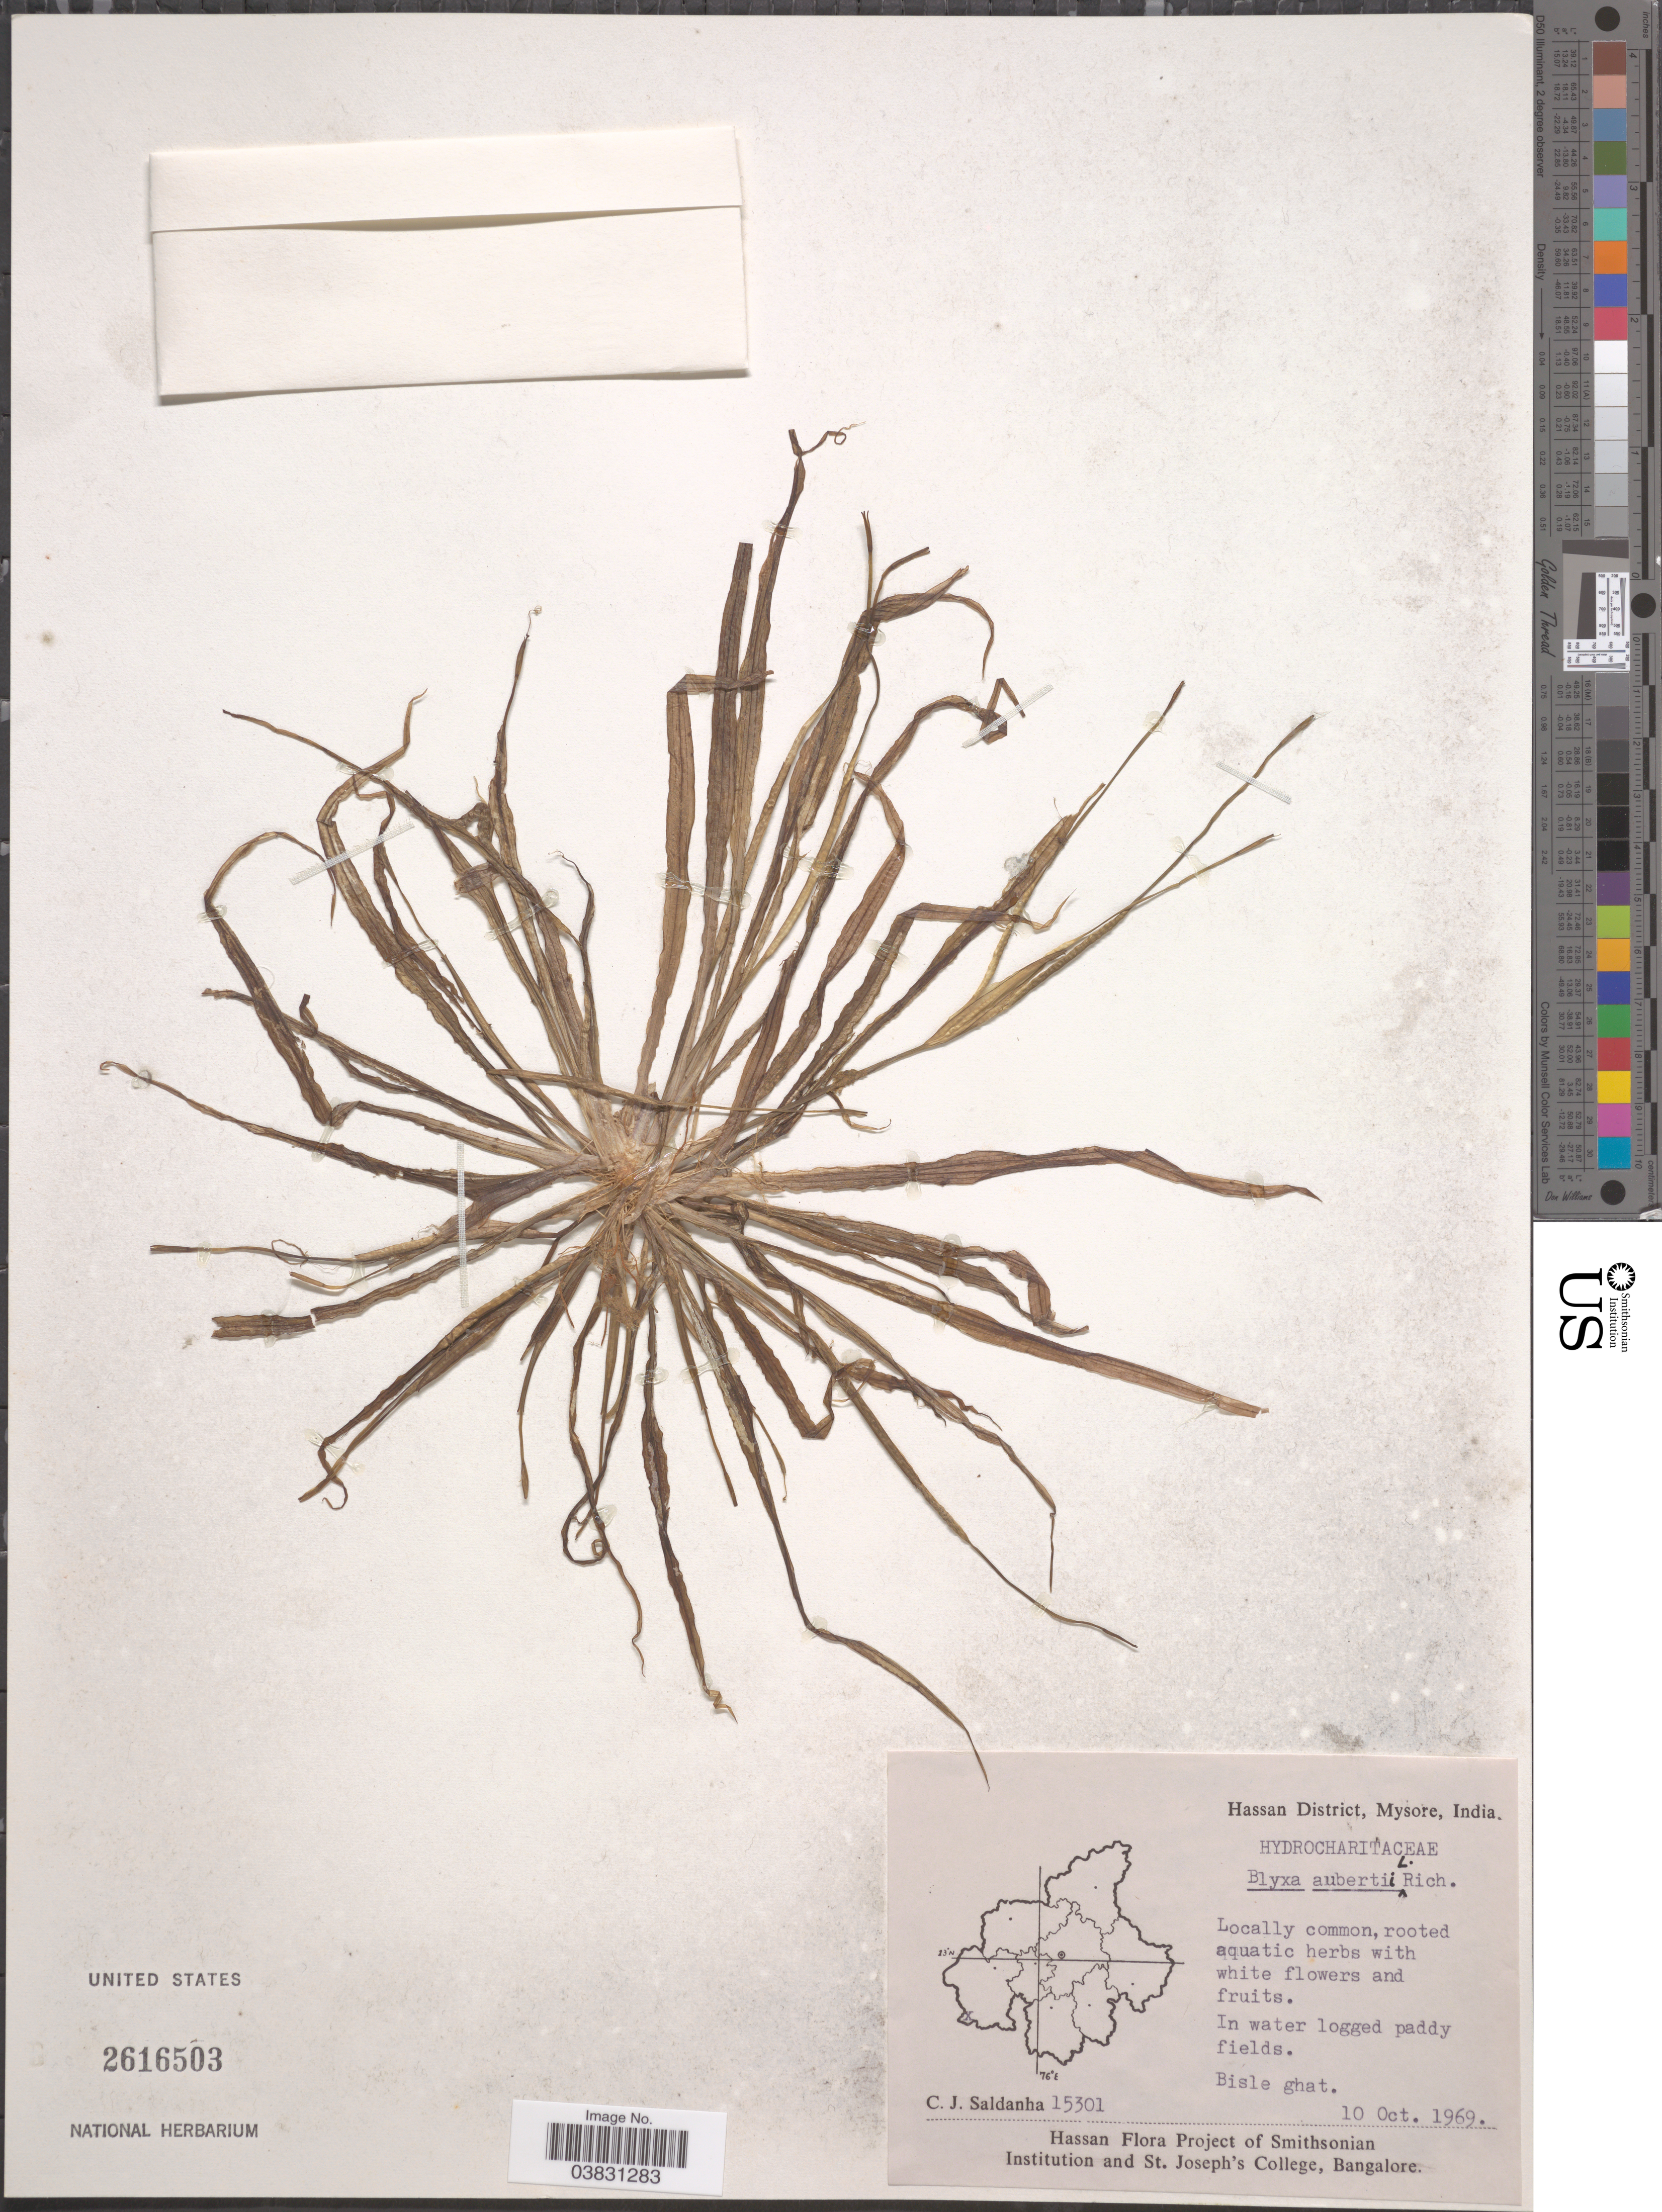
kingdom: Plantae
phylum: Tracheophyta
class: Liliopsida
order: Alismatales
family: Hydrocharitaceae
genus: Blyxa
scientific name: Blyxa aubertii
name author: Rich.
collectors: C. J. Saldanha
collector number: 15301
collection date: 1969-10-10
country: India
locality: Hassan District, Mysore. Bisle ghat.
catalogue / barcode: US 2616503